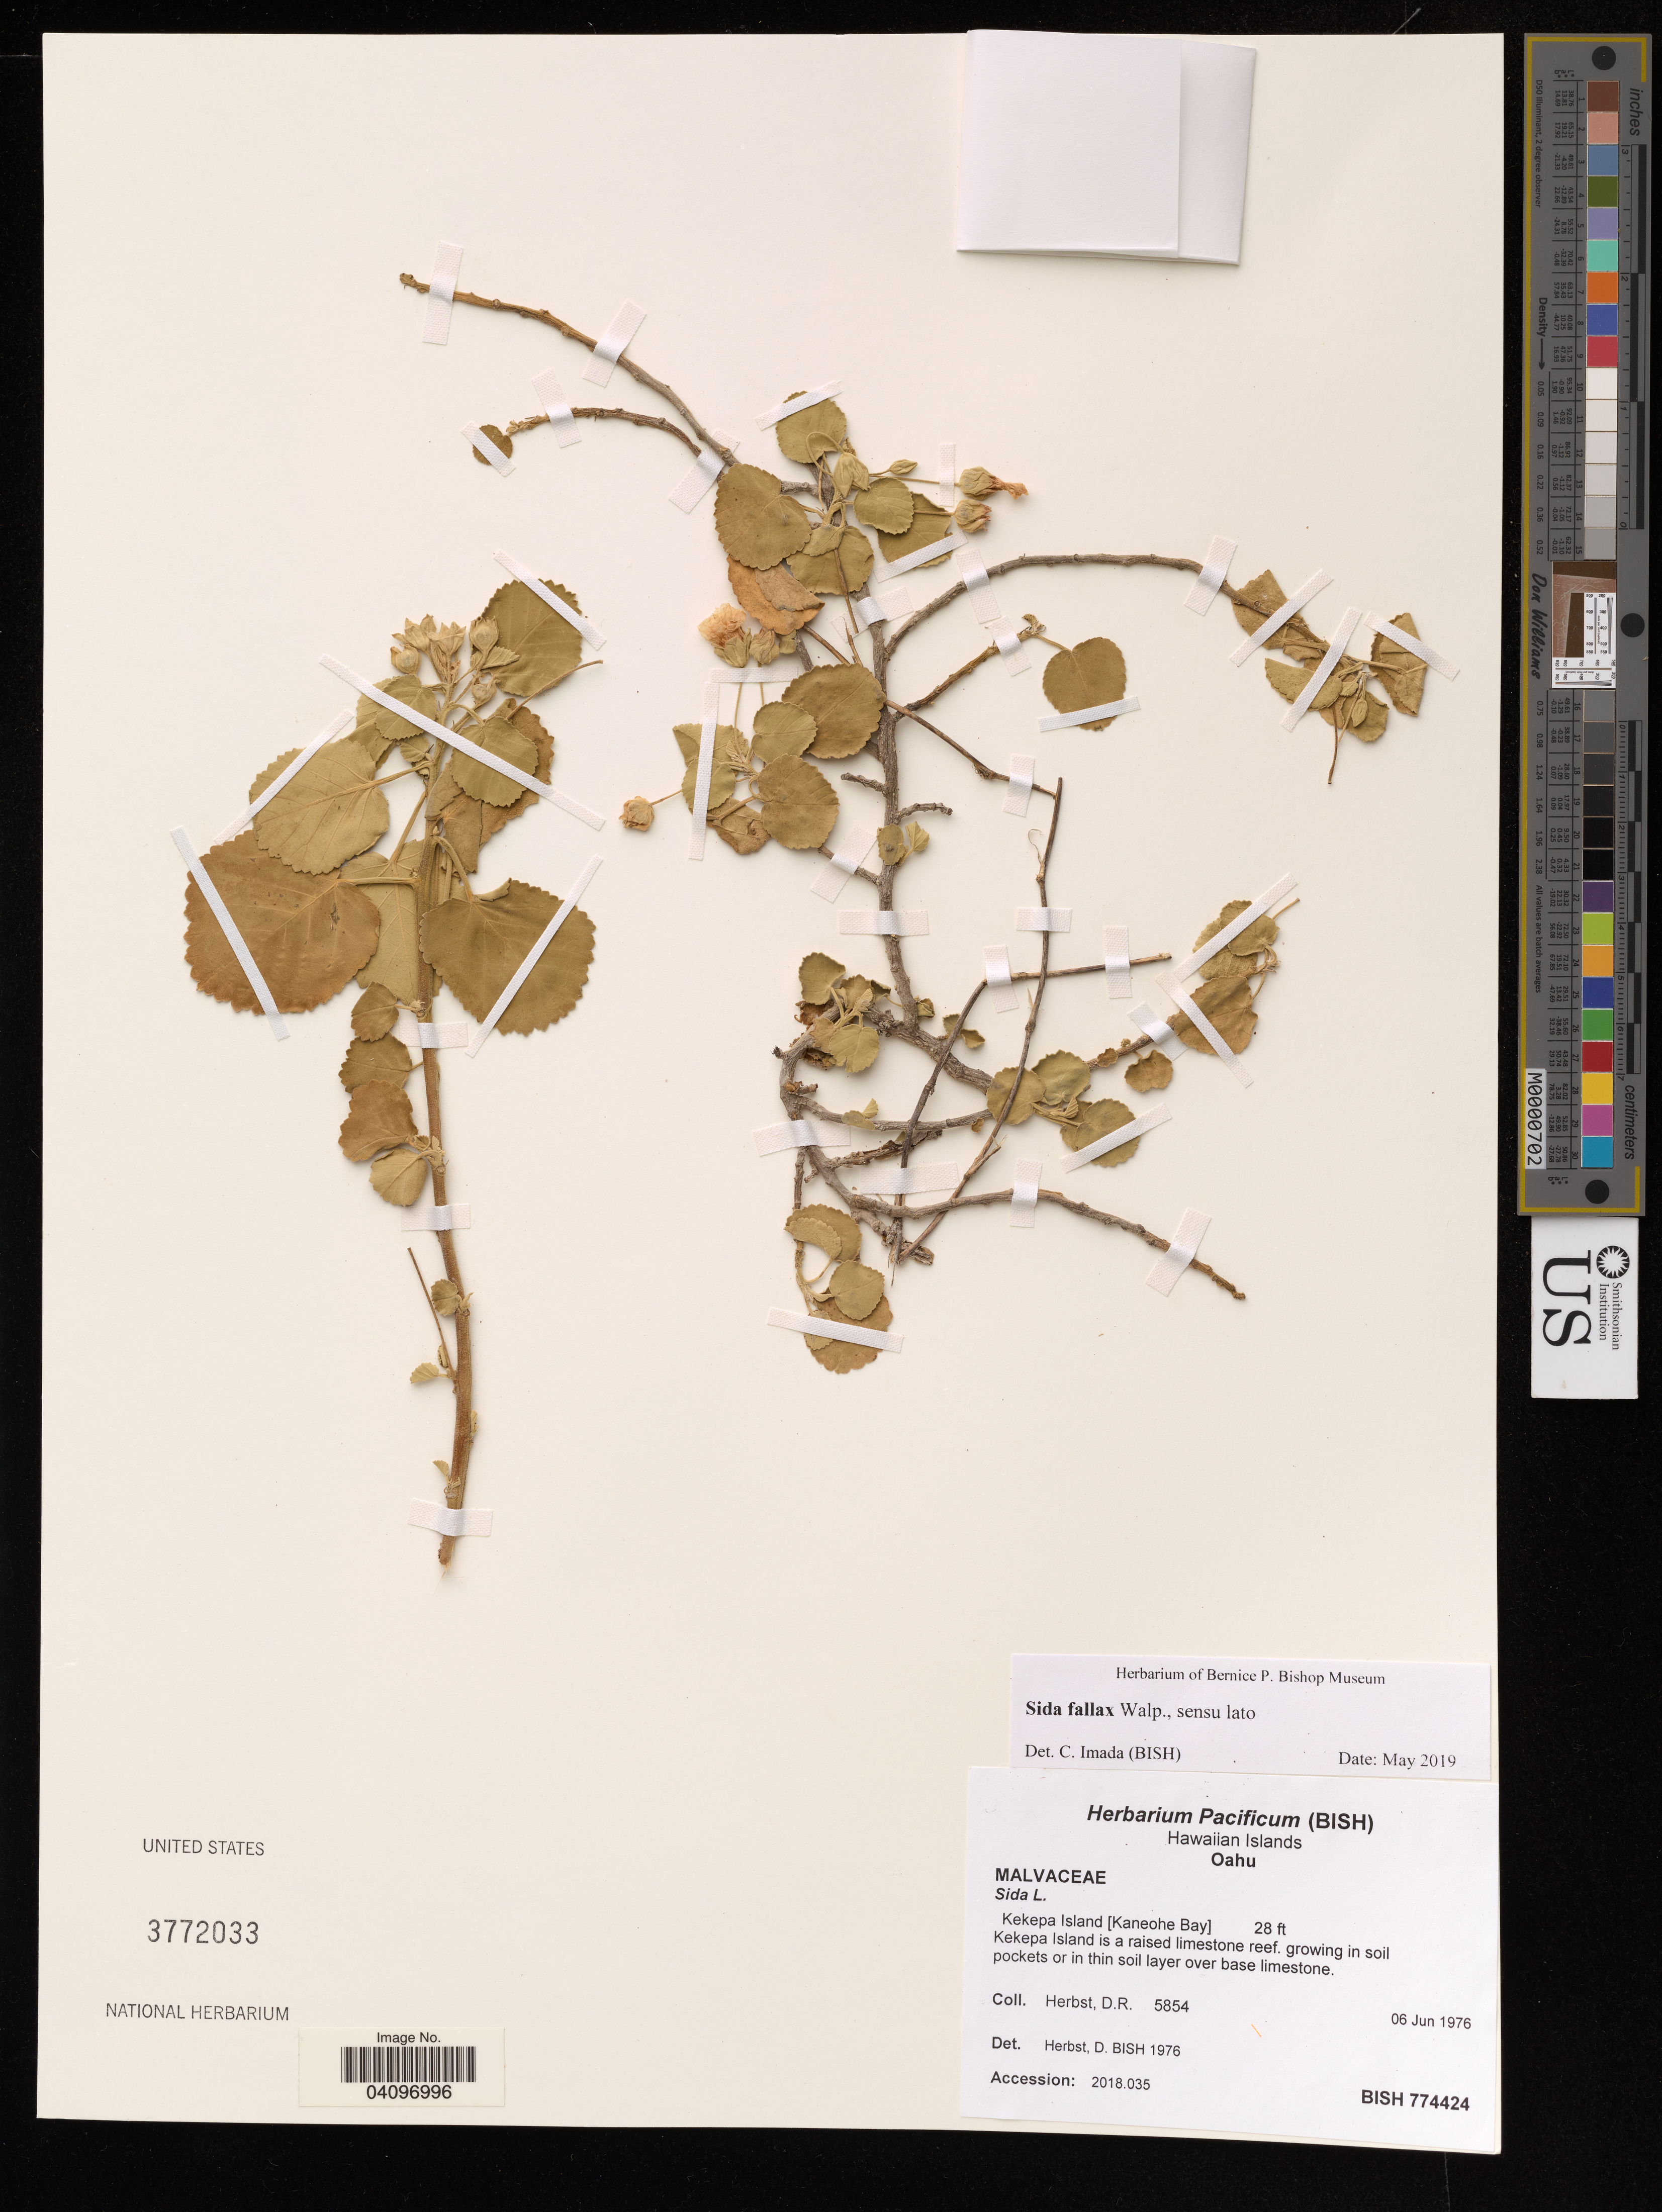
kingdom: Plantae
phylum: Tracheophyta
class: Magnoliopsida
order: Malvales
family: Malvaceae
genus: Sida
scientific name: Sida fallax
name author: Walp.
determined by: Imada, C. T.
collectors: D. R. Herbst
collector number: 5854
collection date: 1976-06-06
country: United States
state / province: Hawaii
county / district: Honolulu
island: Oahu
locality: Kekepa Island (Kaneohe Bay), raised limestone reef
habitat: Soil pocket over limestone base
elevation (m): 9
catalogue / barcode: US 3772033